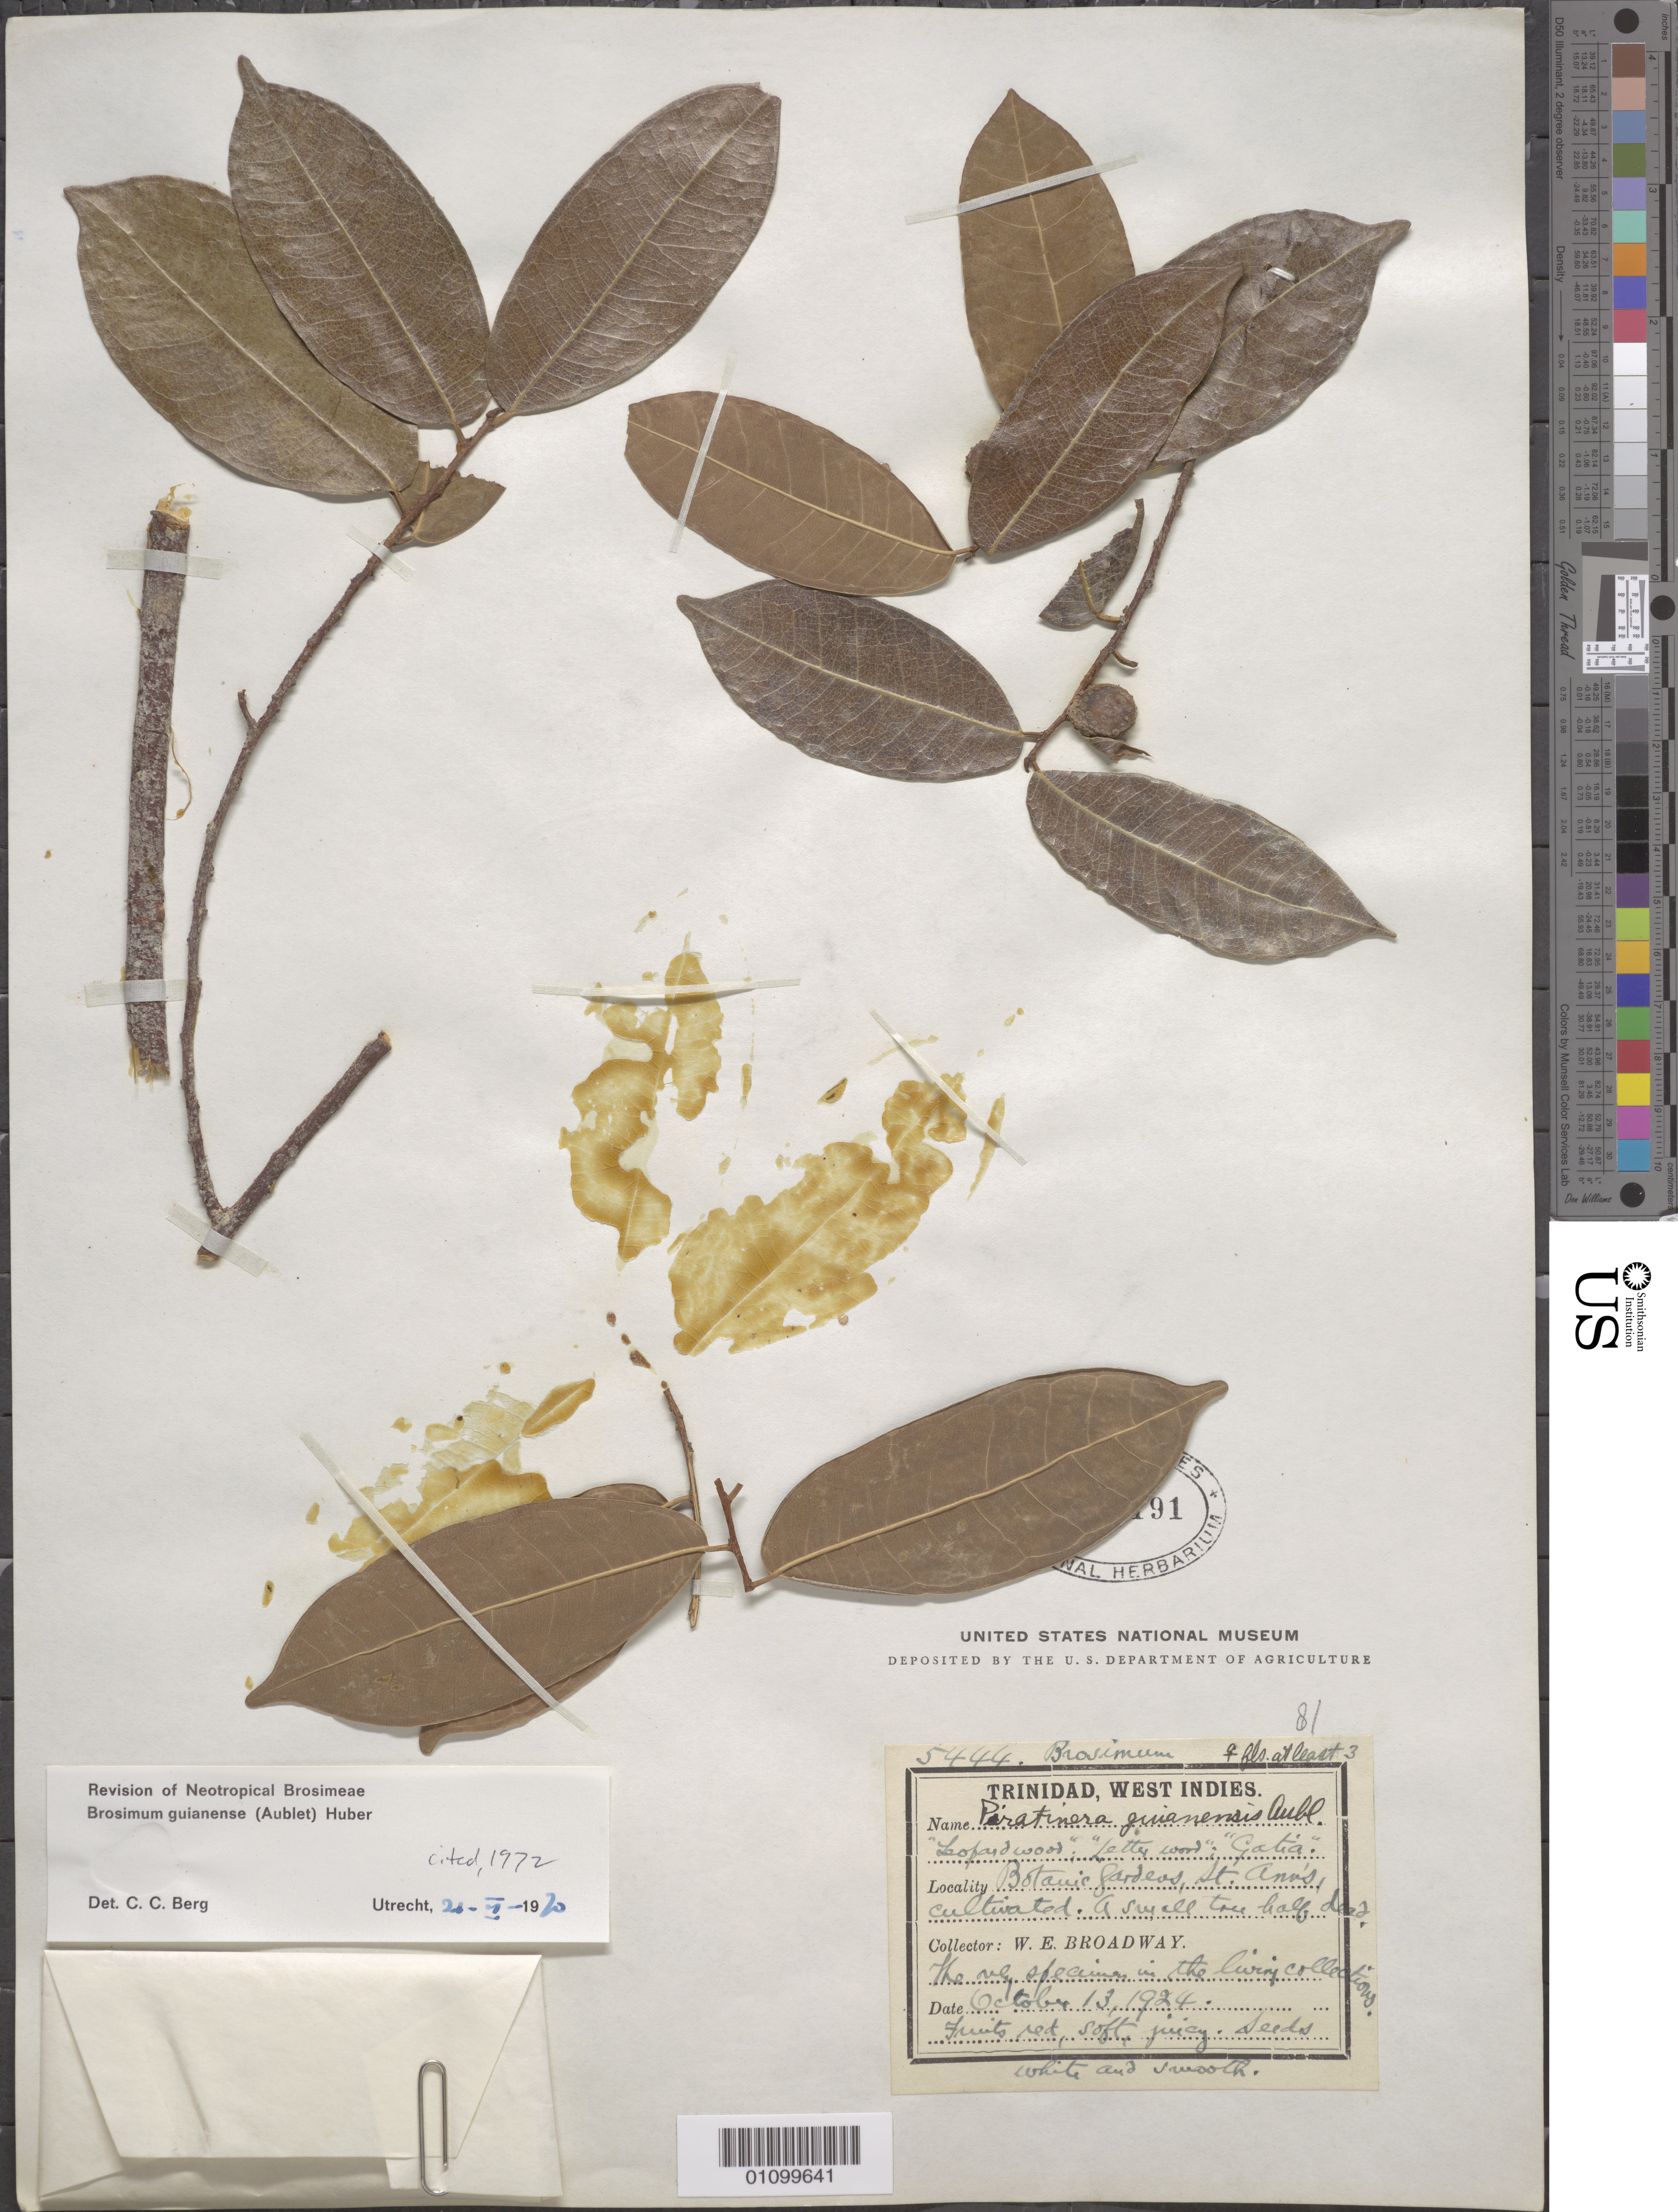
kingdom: Plantae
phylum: Tracheophyta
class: Magnoliopsida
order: Rosales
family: Moraceae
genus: Brosimum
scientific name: Brosimum guianense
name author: (Aubl.) Huber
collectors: W. E. Broadway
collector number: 5444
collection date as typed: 13 Oct 1924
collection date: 1924-10-13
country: Trinidad and Tobago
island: Trinidad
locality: Leopard wood; Letter wood; Gatia; Botanic Gardens, St. Ann's.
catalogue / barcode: US 1288191